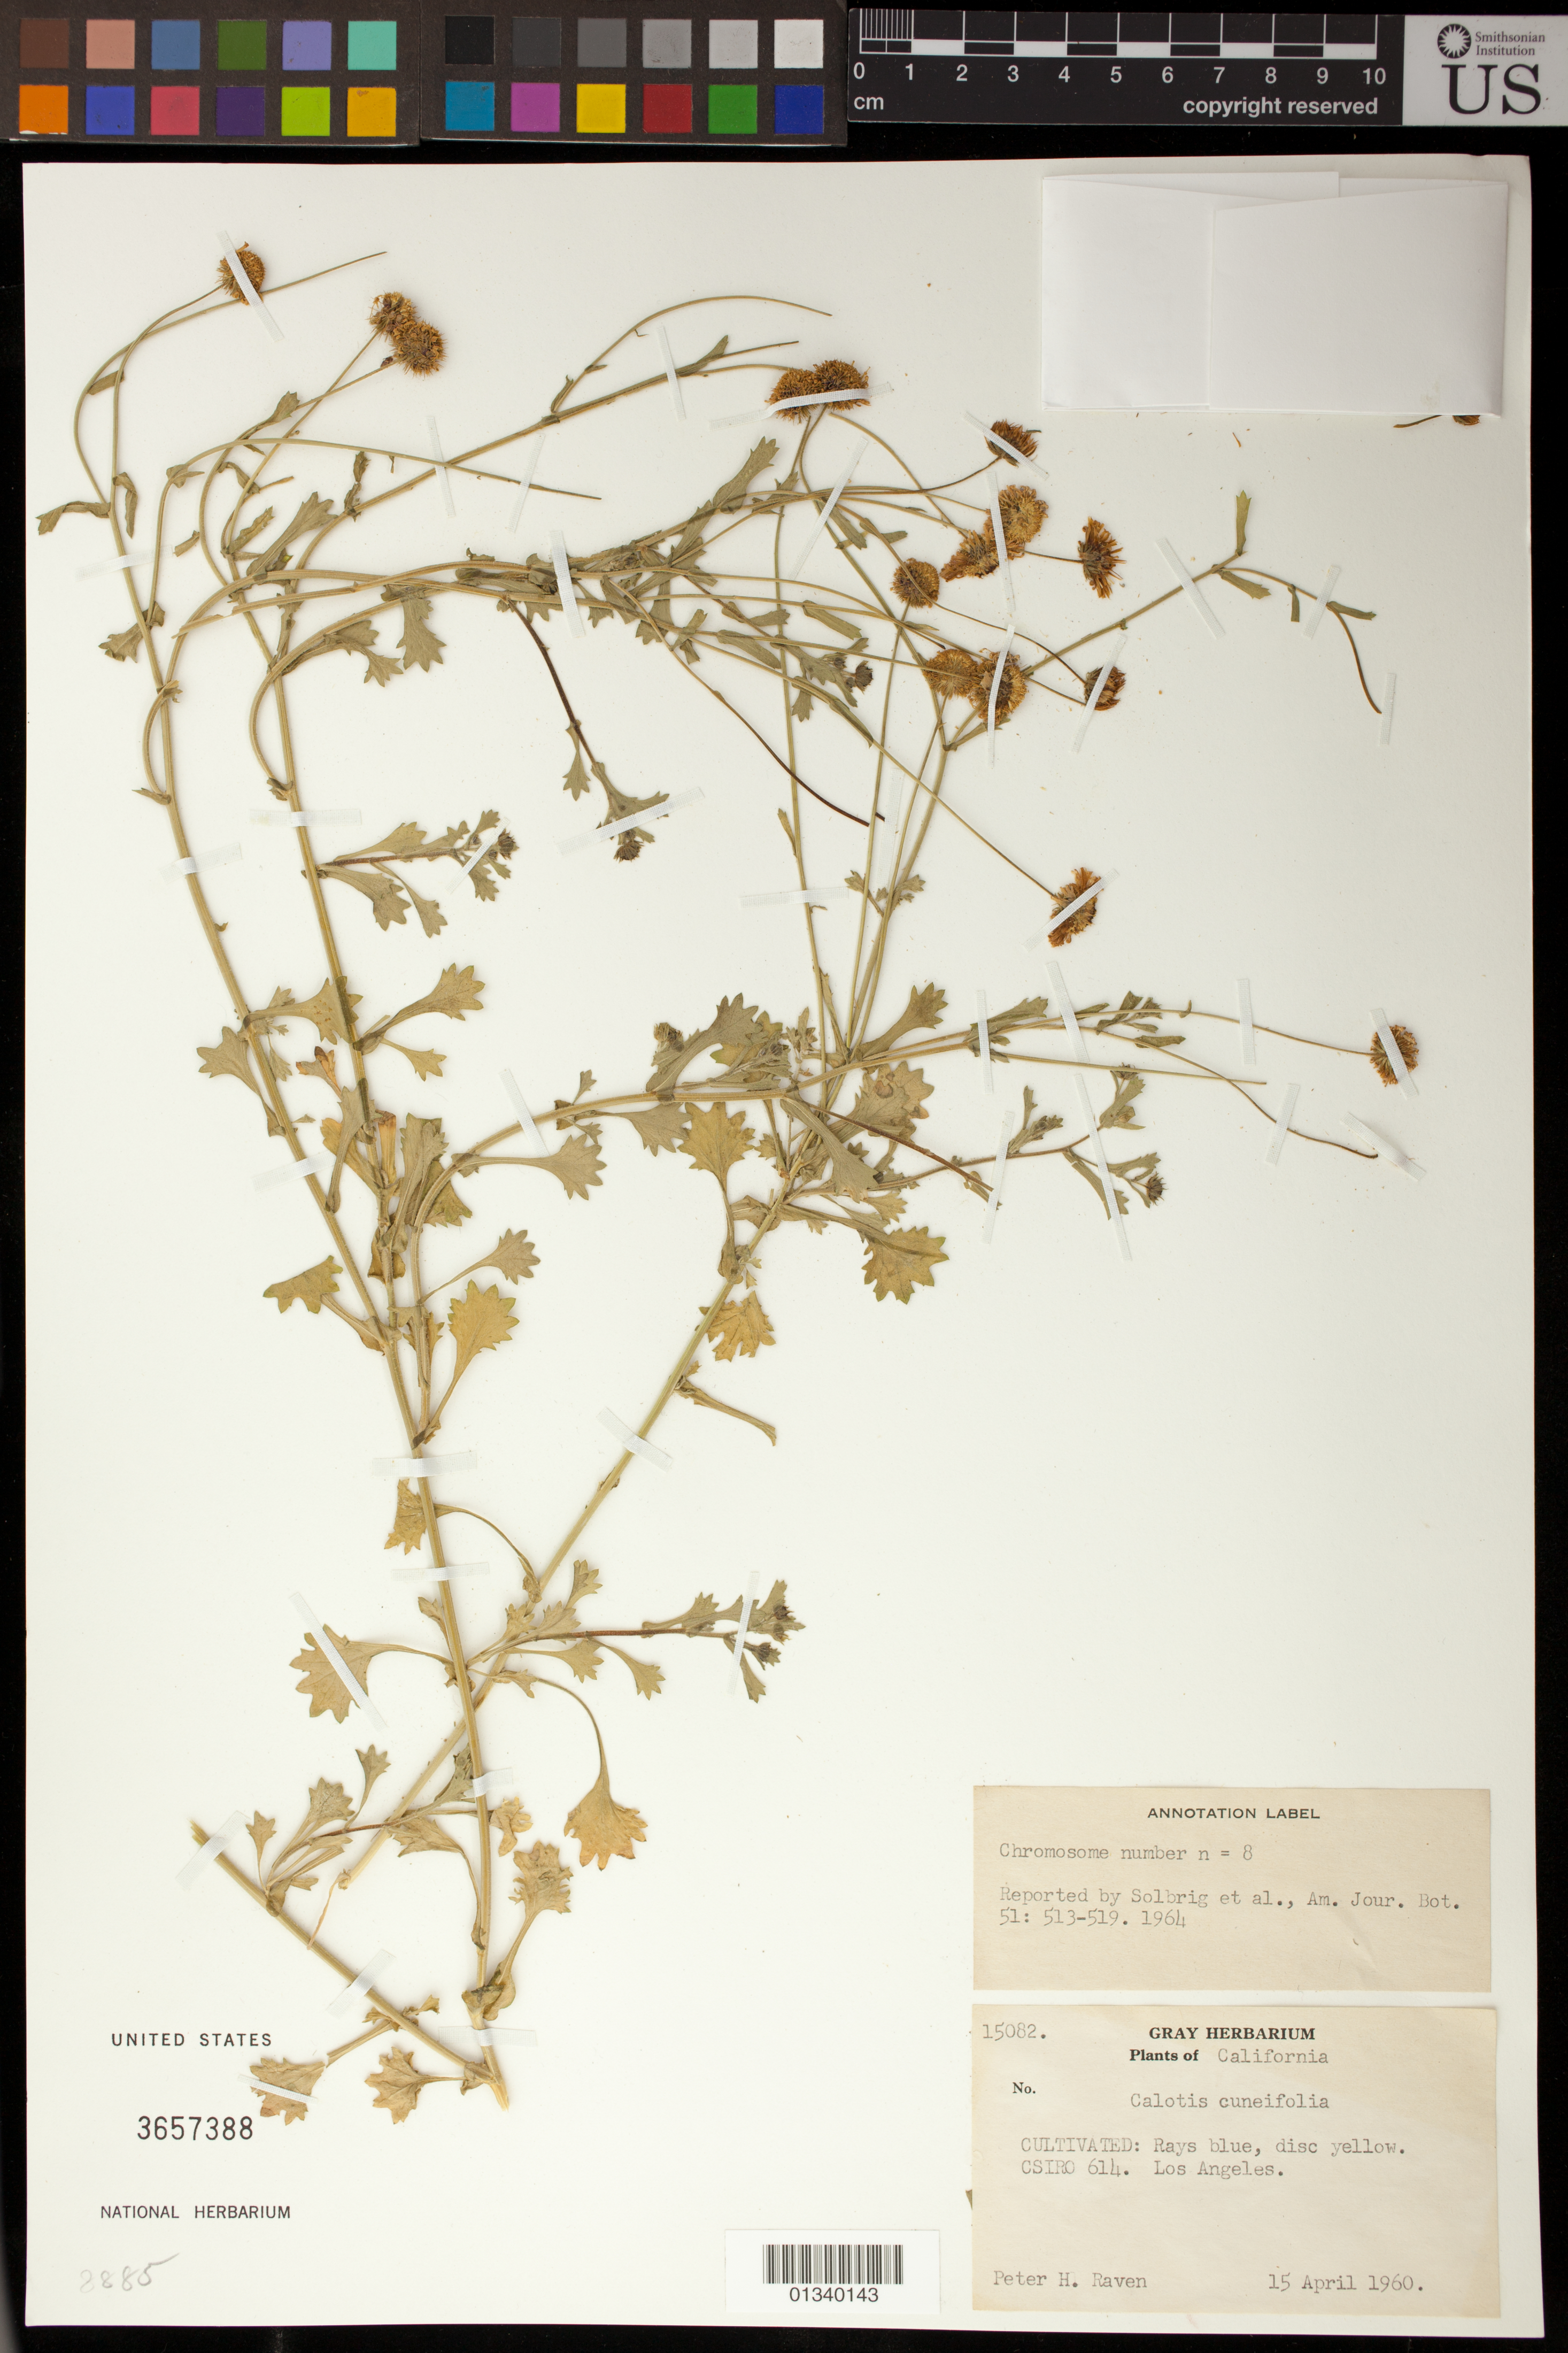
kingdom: Plantae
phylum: Tracheophyta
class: Magnoliopsida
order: Asterales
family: Asteraceae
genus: Calotis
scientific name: Calotis cuneifolia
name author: R. Br.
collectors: P. Raven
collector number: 15082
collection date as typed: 15 Apr 1960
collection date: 1960-04-15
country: United States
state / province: California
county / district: Los Angeles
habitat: Cultivated: CSIRO 614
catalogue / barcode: US 3657388